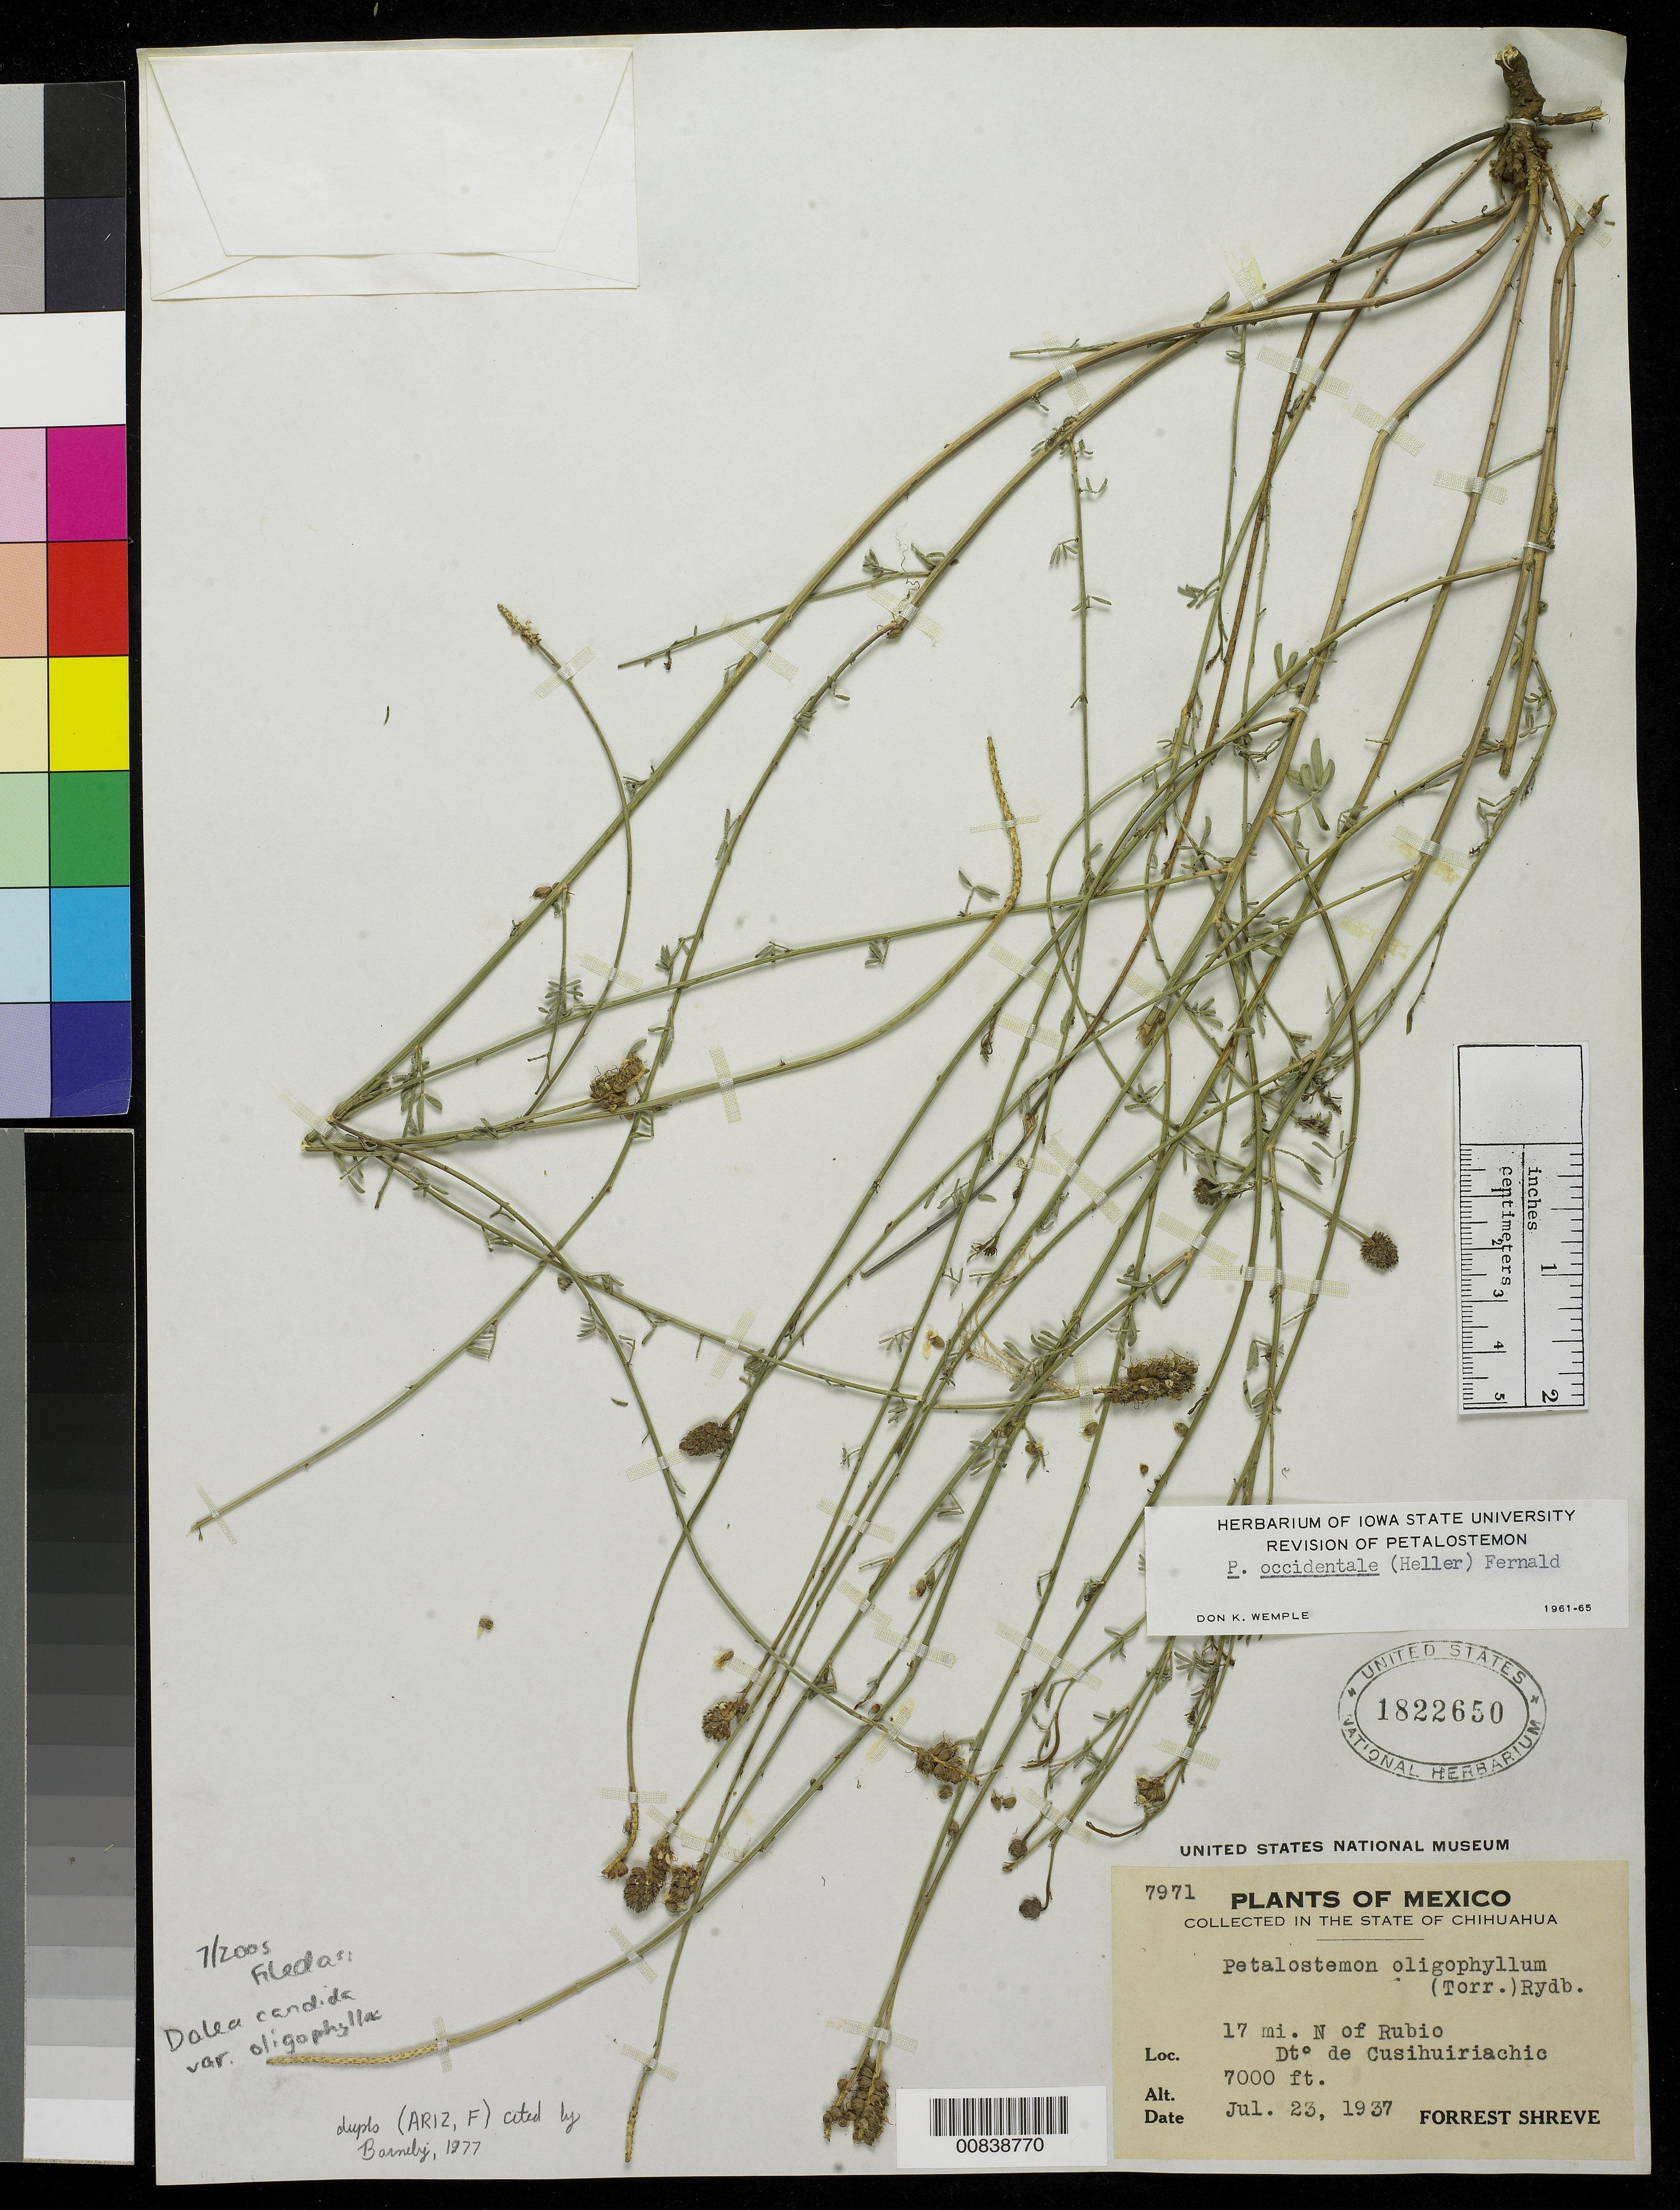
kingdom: Plantae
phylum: Tracheophyta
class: Magnoliopsida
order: Fabales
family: Fabaceae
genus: Dalea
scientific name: Dalea candida var. oligophylla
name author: (Torr) Shinners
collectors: F. Shreve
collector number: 7971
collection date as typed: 23 Jul 1937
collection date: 1937-07-23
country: Mexico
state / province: Chihuahua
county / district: Cusihuiriáchic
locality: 17 mi. N of Rubio, Chihuahua.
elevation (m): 2134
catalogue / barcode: US 1822650